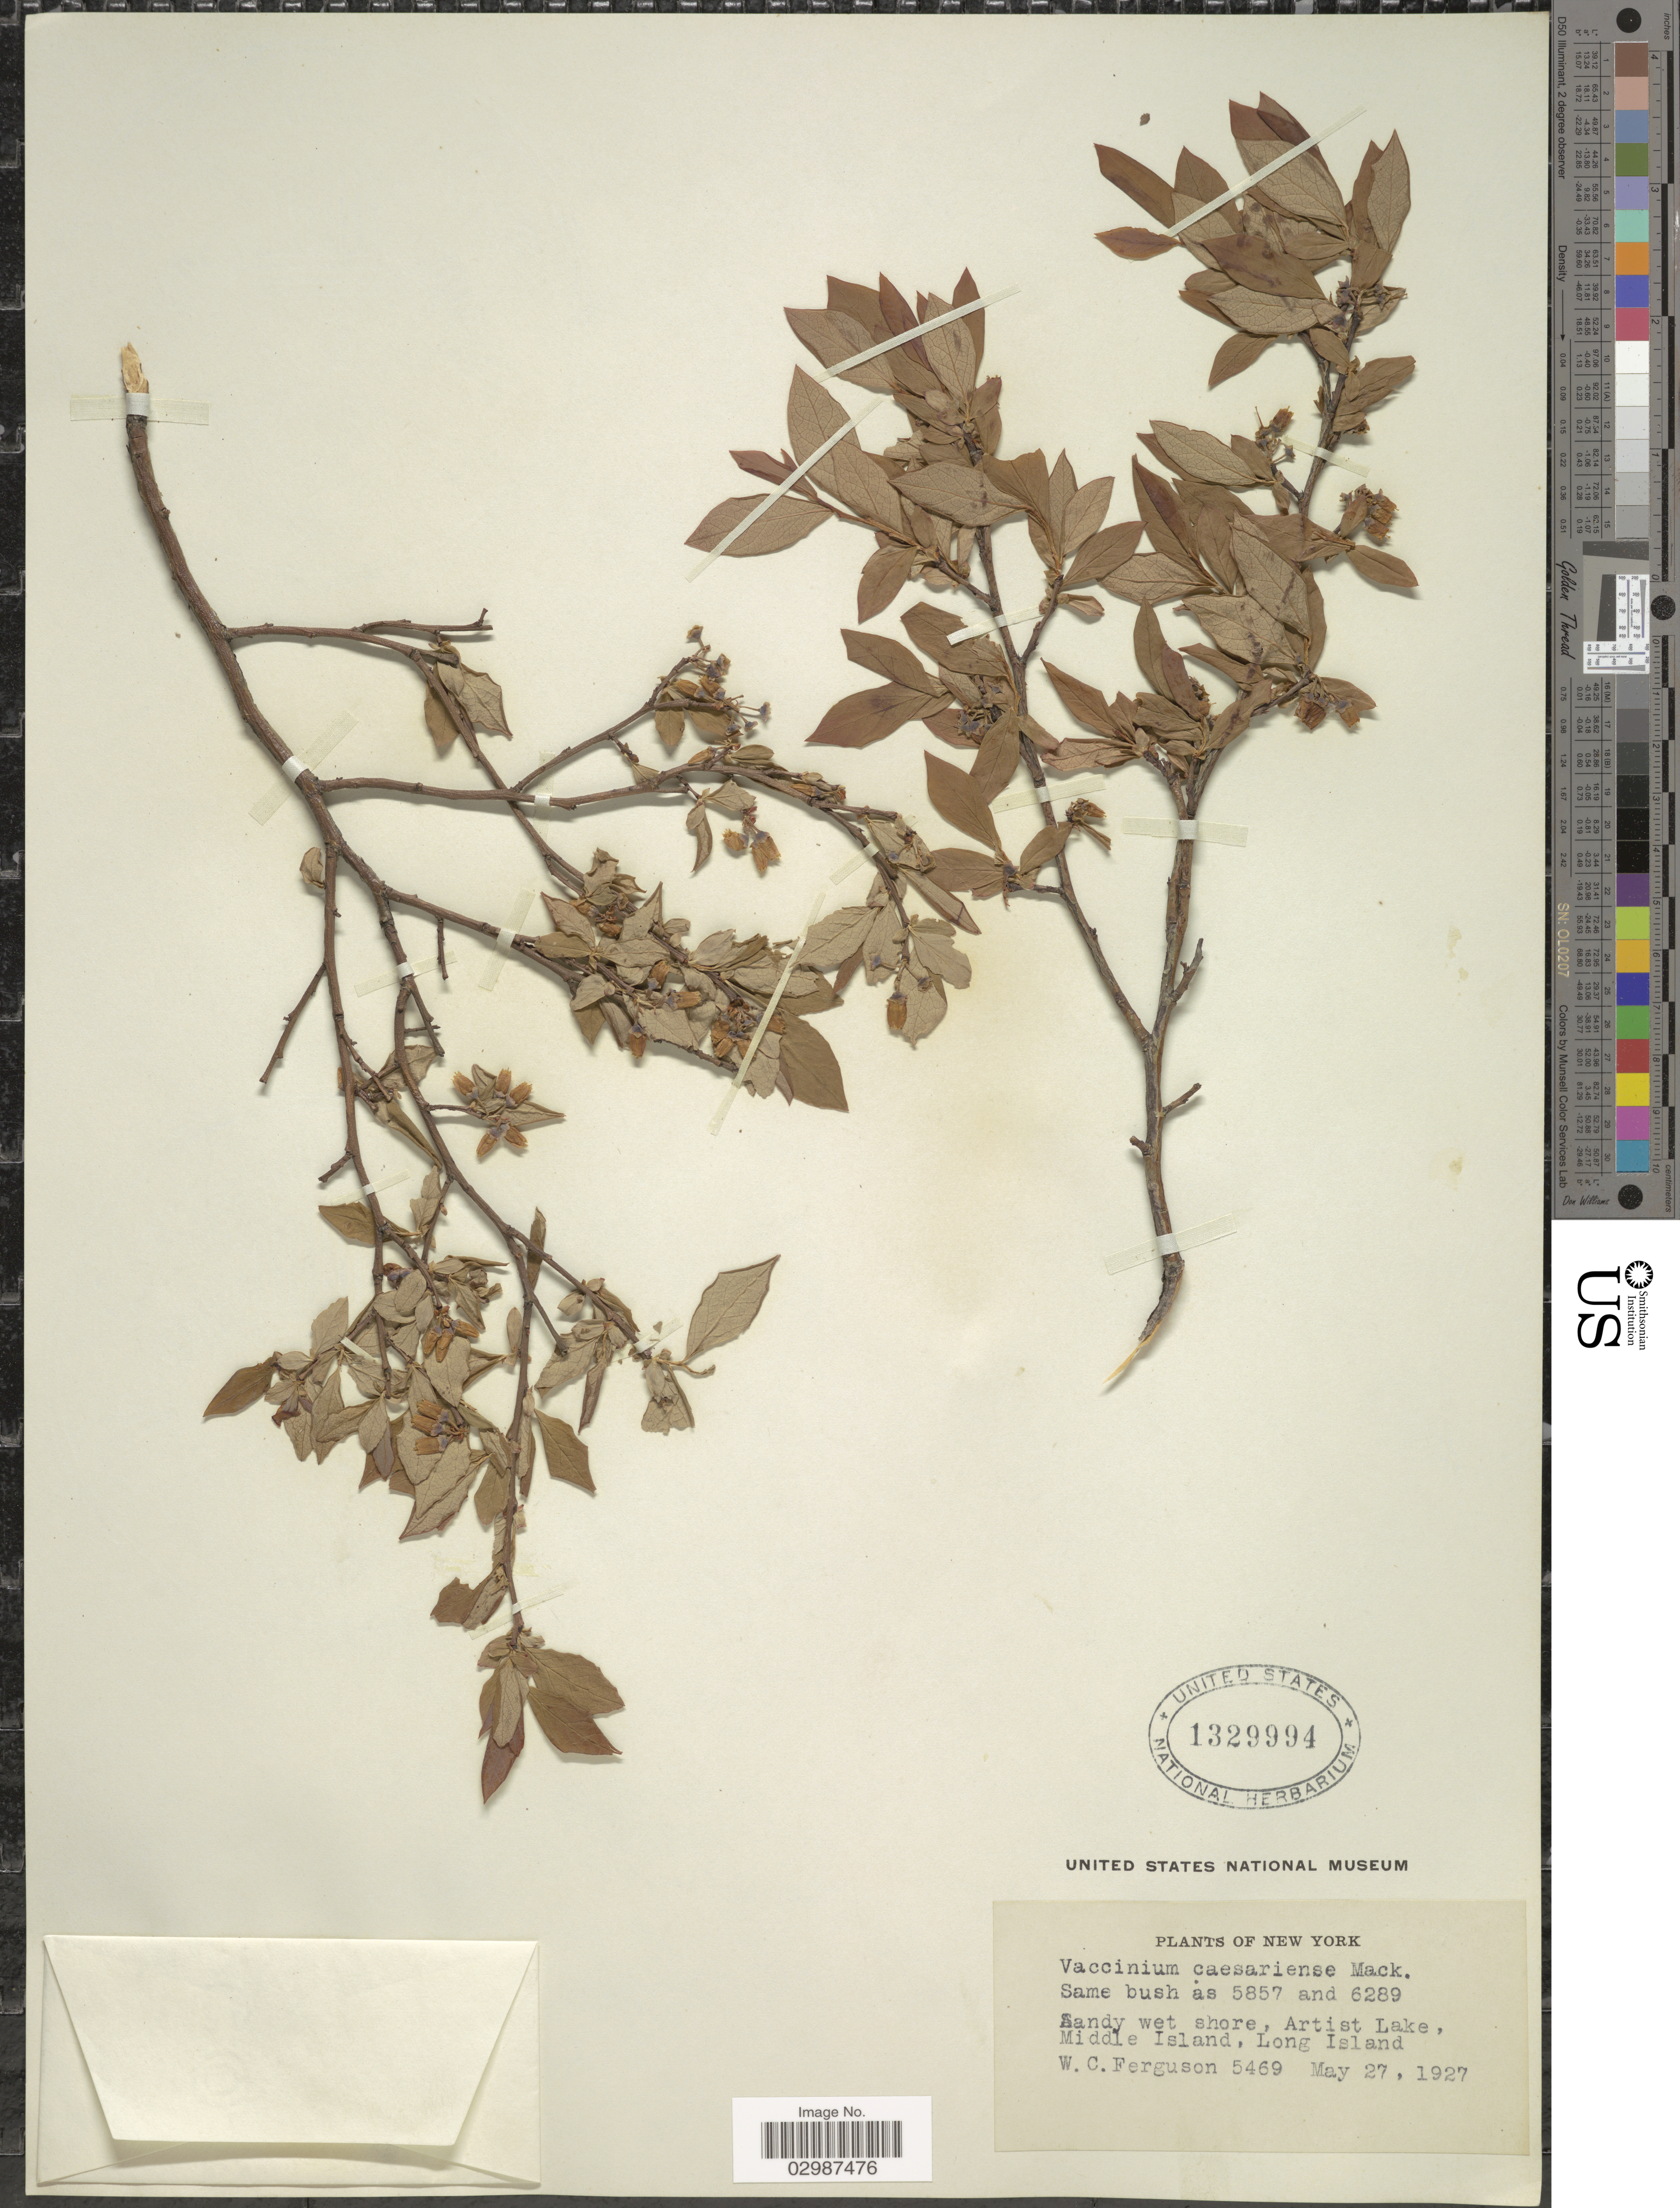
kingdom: Plantae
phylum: Tracheophyta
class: Magnoliopsida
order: Ericales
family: Ericaceae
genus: Vaccinium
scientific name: Vaccinium caesariense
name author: Mack.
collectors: W. Ferguson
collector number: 5469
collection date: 1927-05-27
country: United States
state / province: New York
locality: Artist Lake, Middle Island, Long Island.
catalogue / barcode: US 1329994